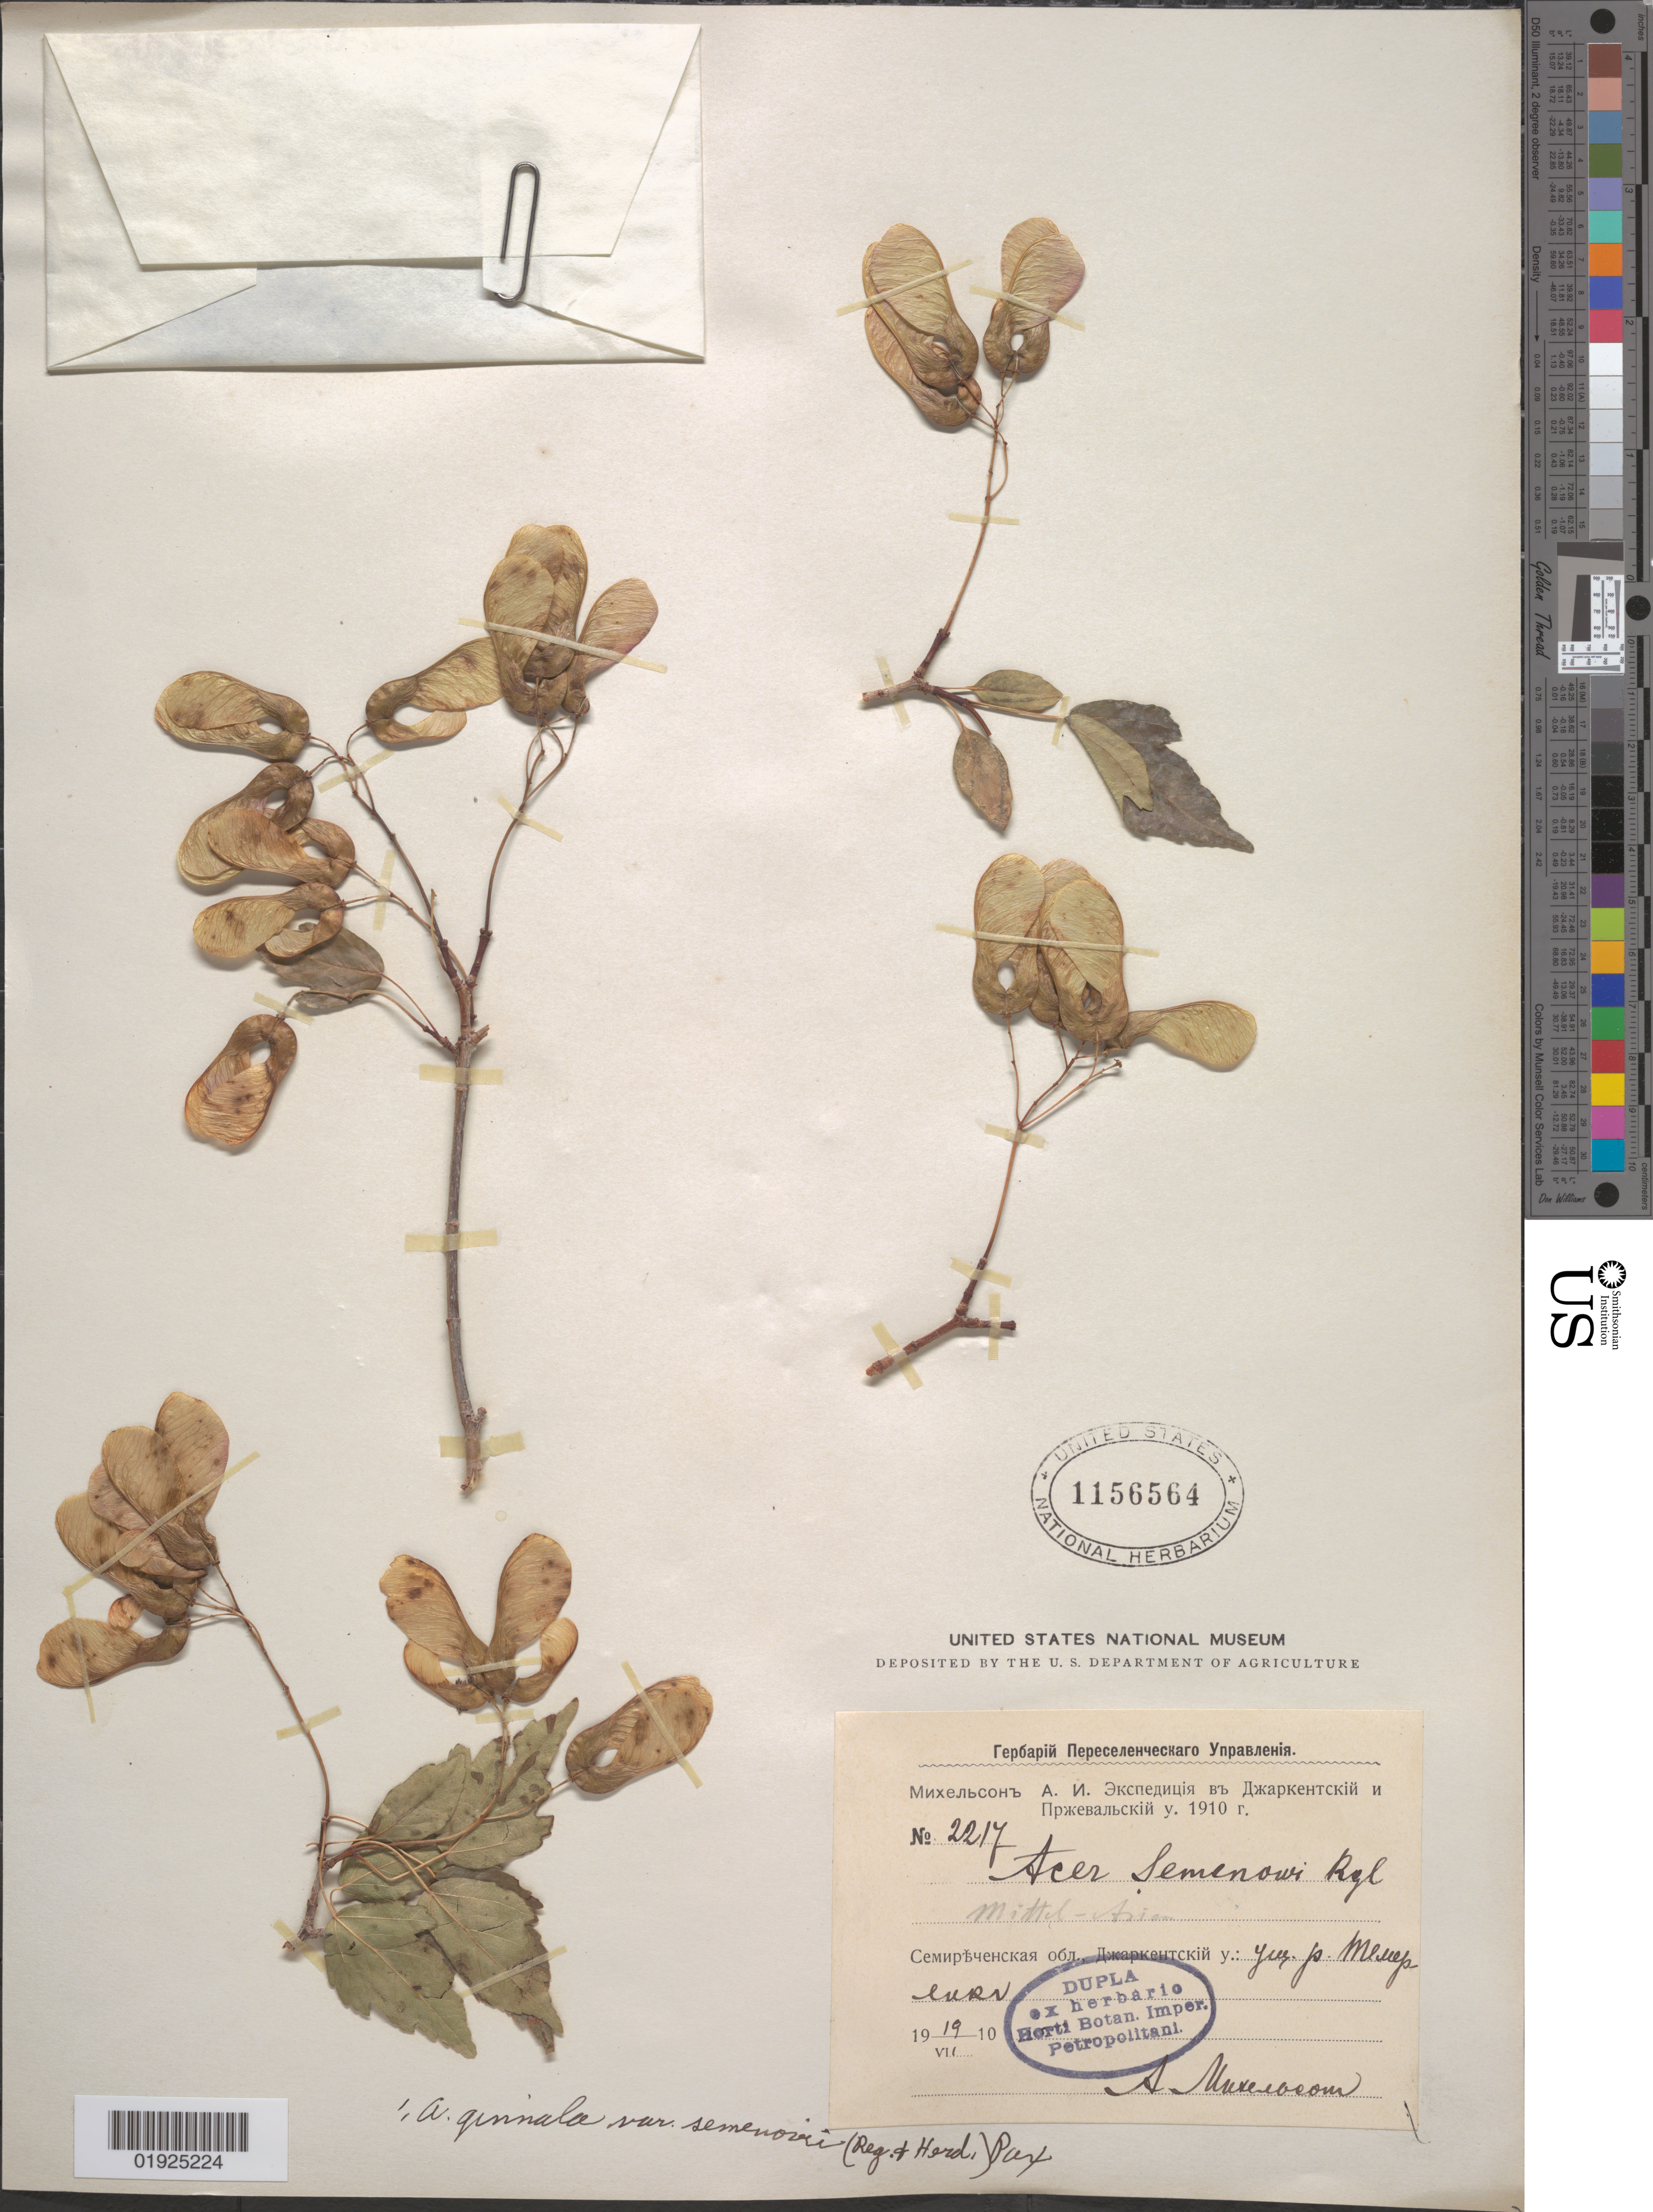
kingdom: Plantae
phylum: Tracheophyta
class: Magnoliopsida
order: Sapindales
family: Sapindaceae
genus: Acer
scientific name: Acer semenovii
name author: Regel & Herder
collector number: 2217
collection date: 1910-07-19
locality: Mittel-Asian [Russian script]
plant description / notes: Label written in Russian, I think, and unreadable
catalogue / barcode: US 1156564